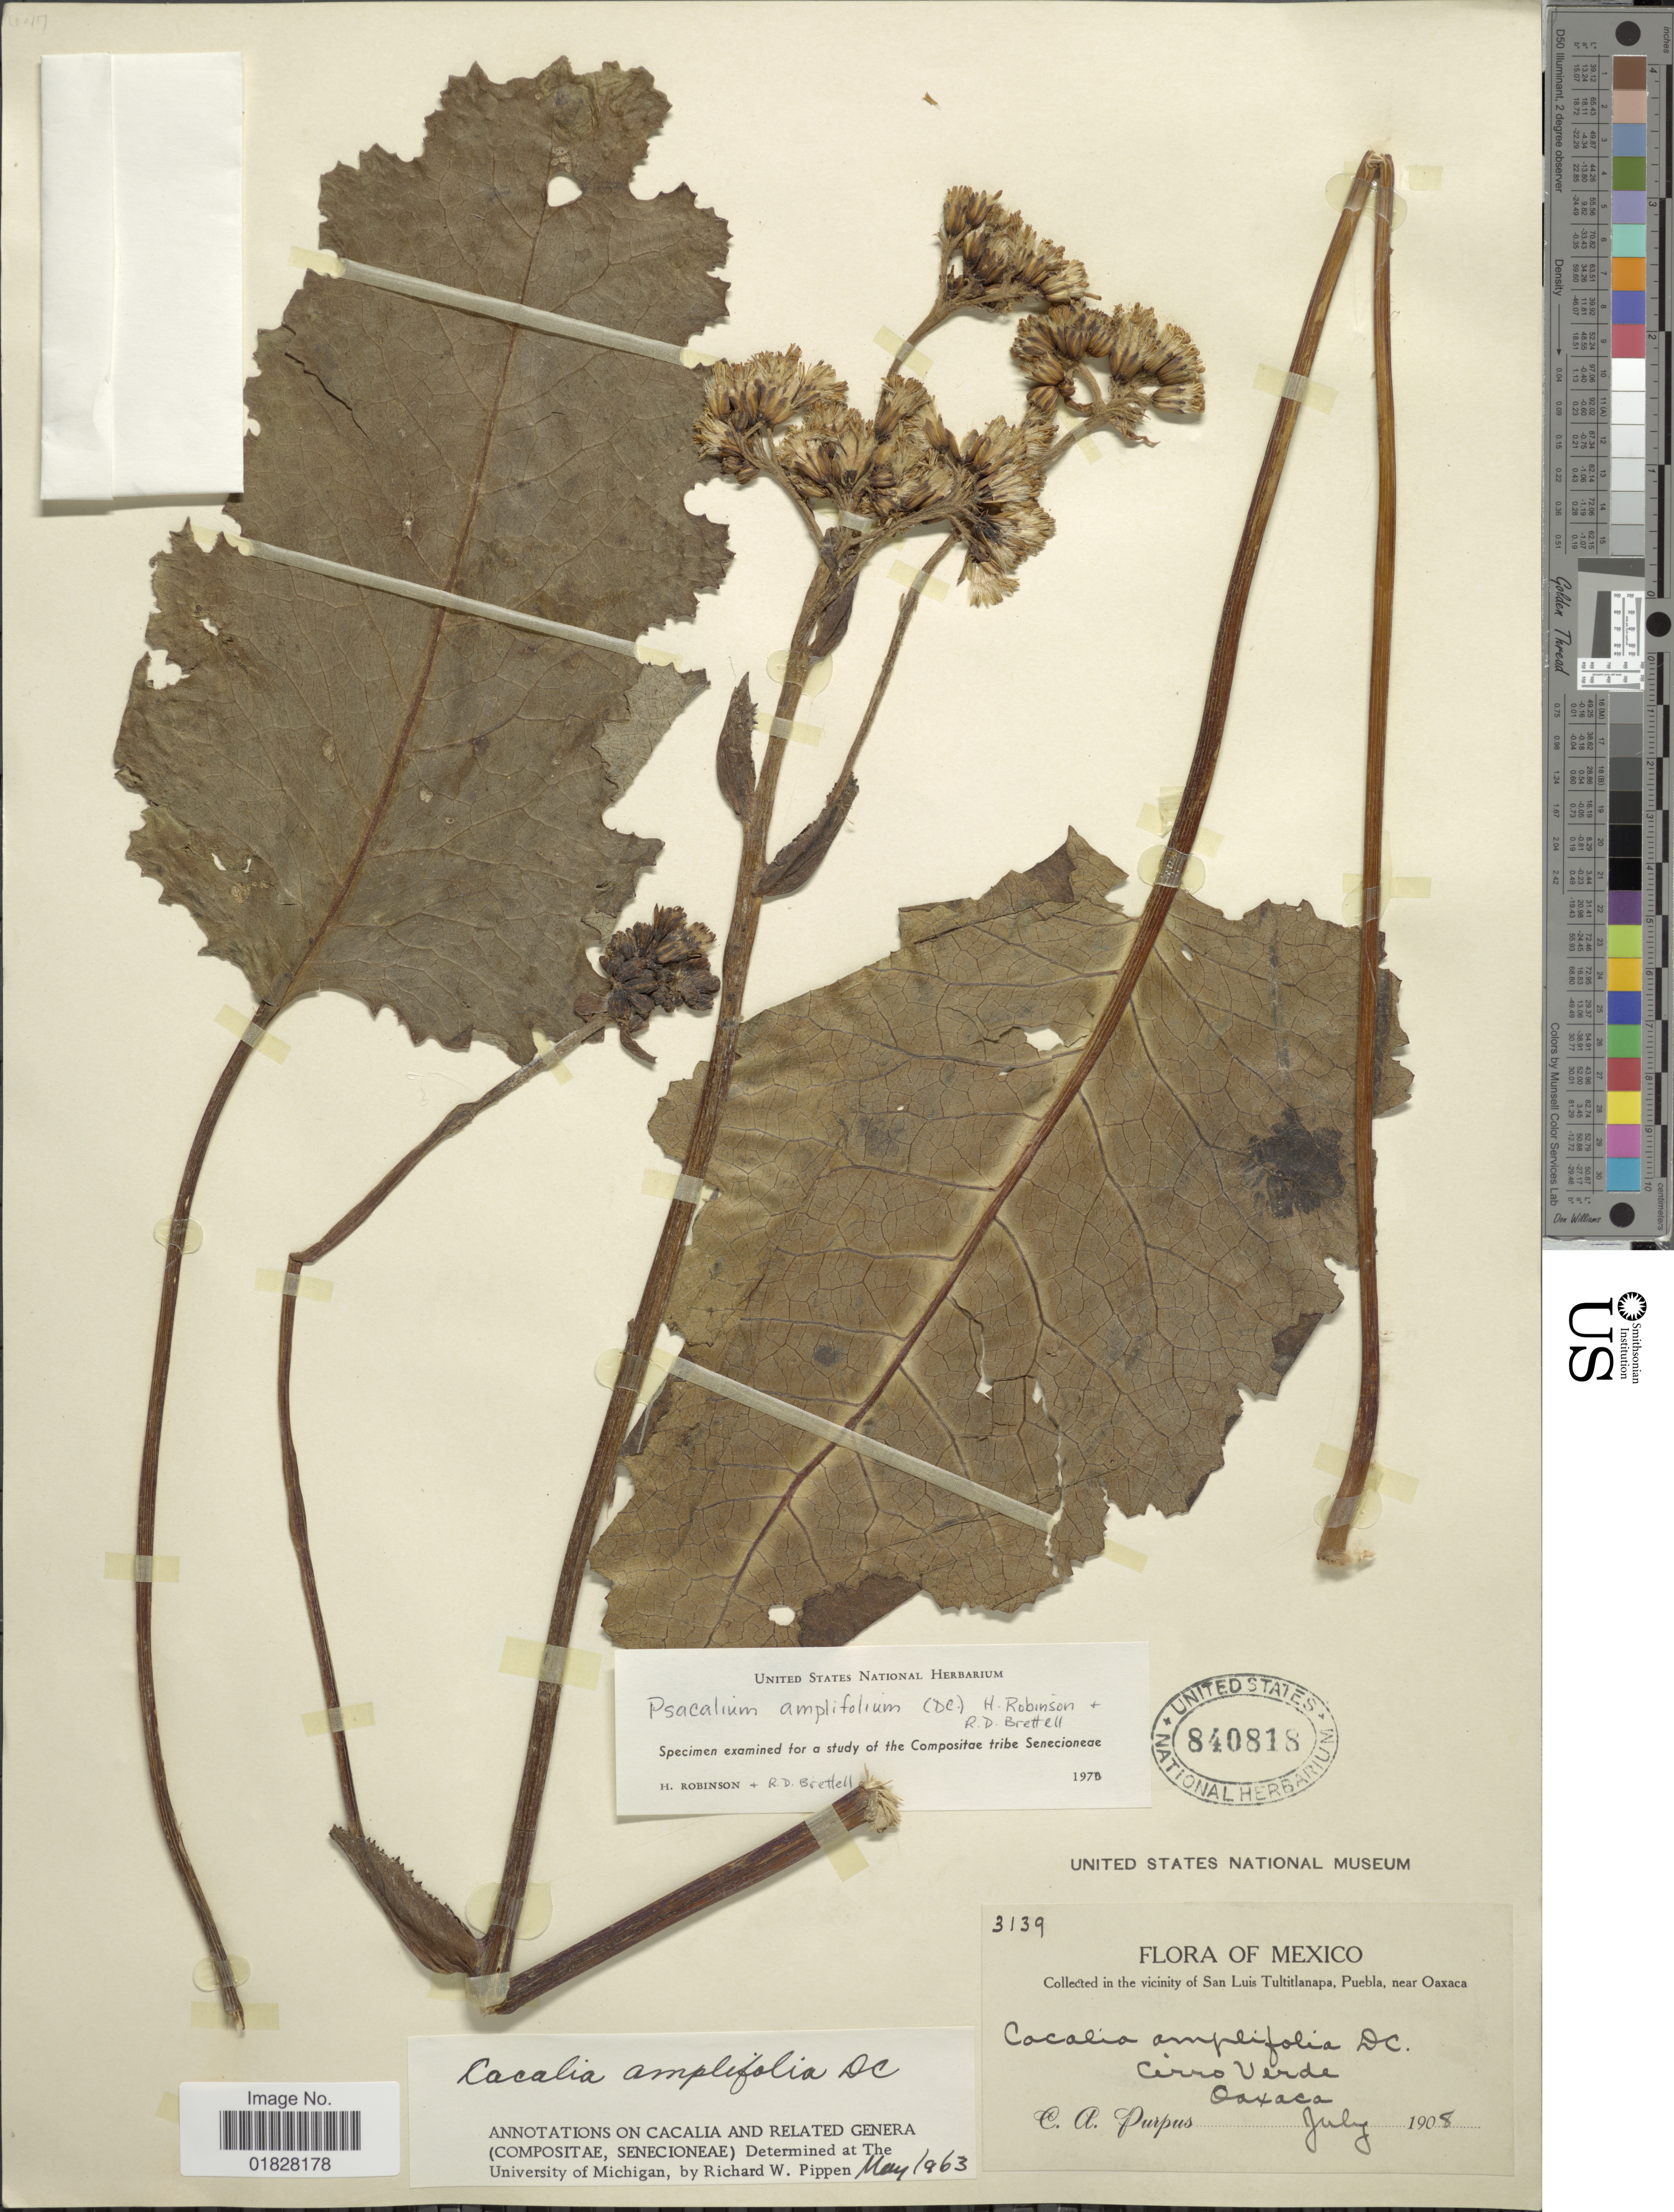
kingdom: Plantae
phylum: Tracheophyta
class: Magnoliopsida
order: Asterales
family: Asteraceae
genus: Psacalium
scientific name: Psacalium amplifolium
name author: (DC.) H. Rob. & Brettell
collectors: C. A. Purpus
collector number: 3139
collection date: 1908-07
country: Mexico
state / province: Oaxaca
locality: In the vicinity of San Luis Tultitlanapa, Puebla, near Oaxaca. Cerro Verde. Oaxaca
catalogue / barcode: US 840818